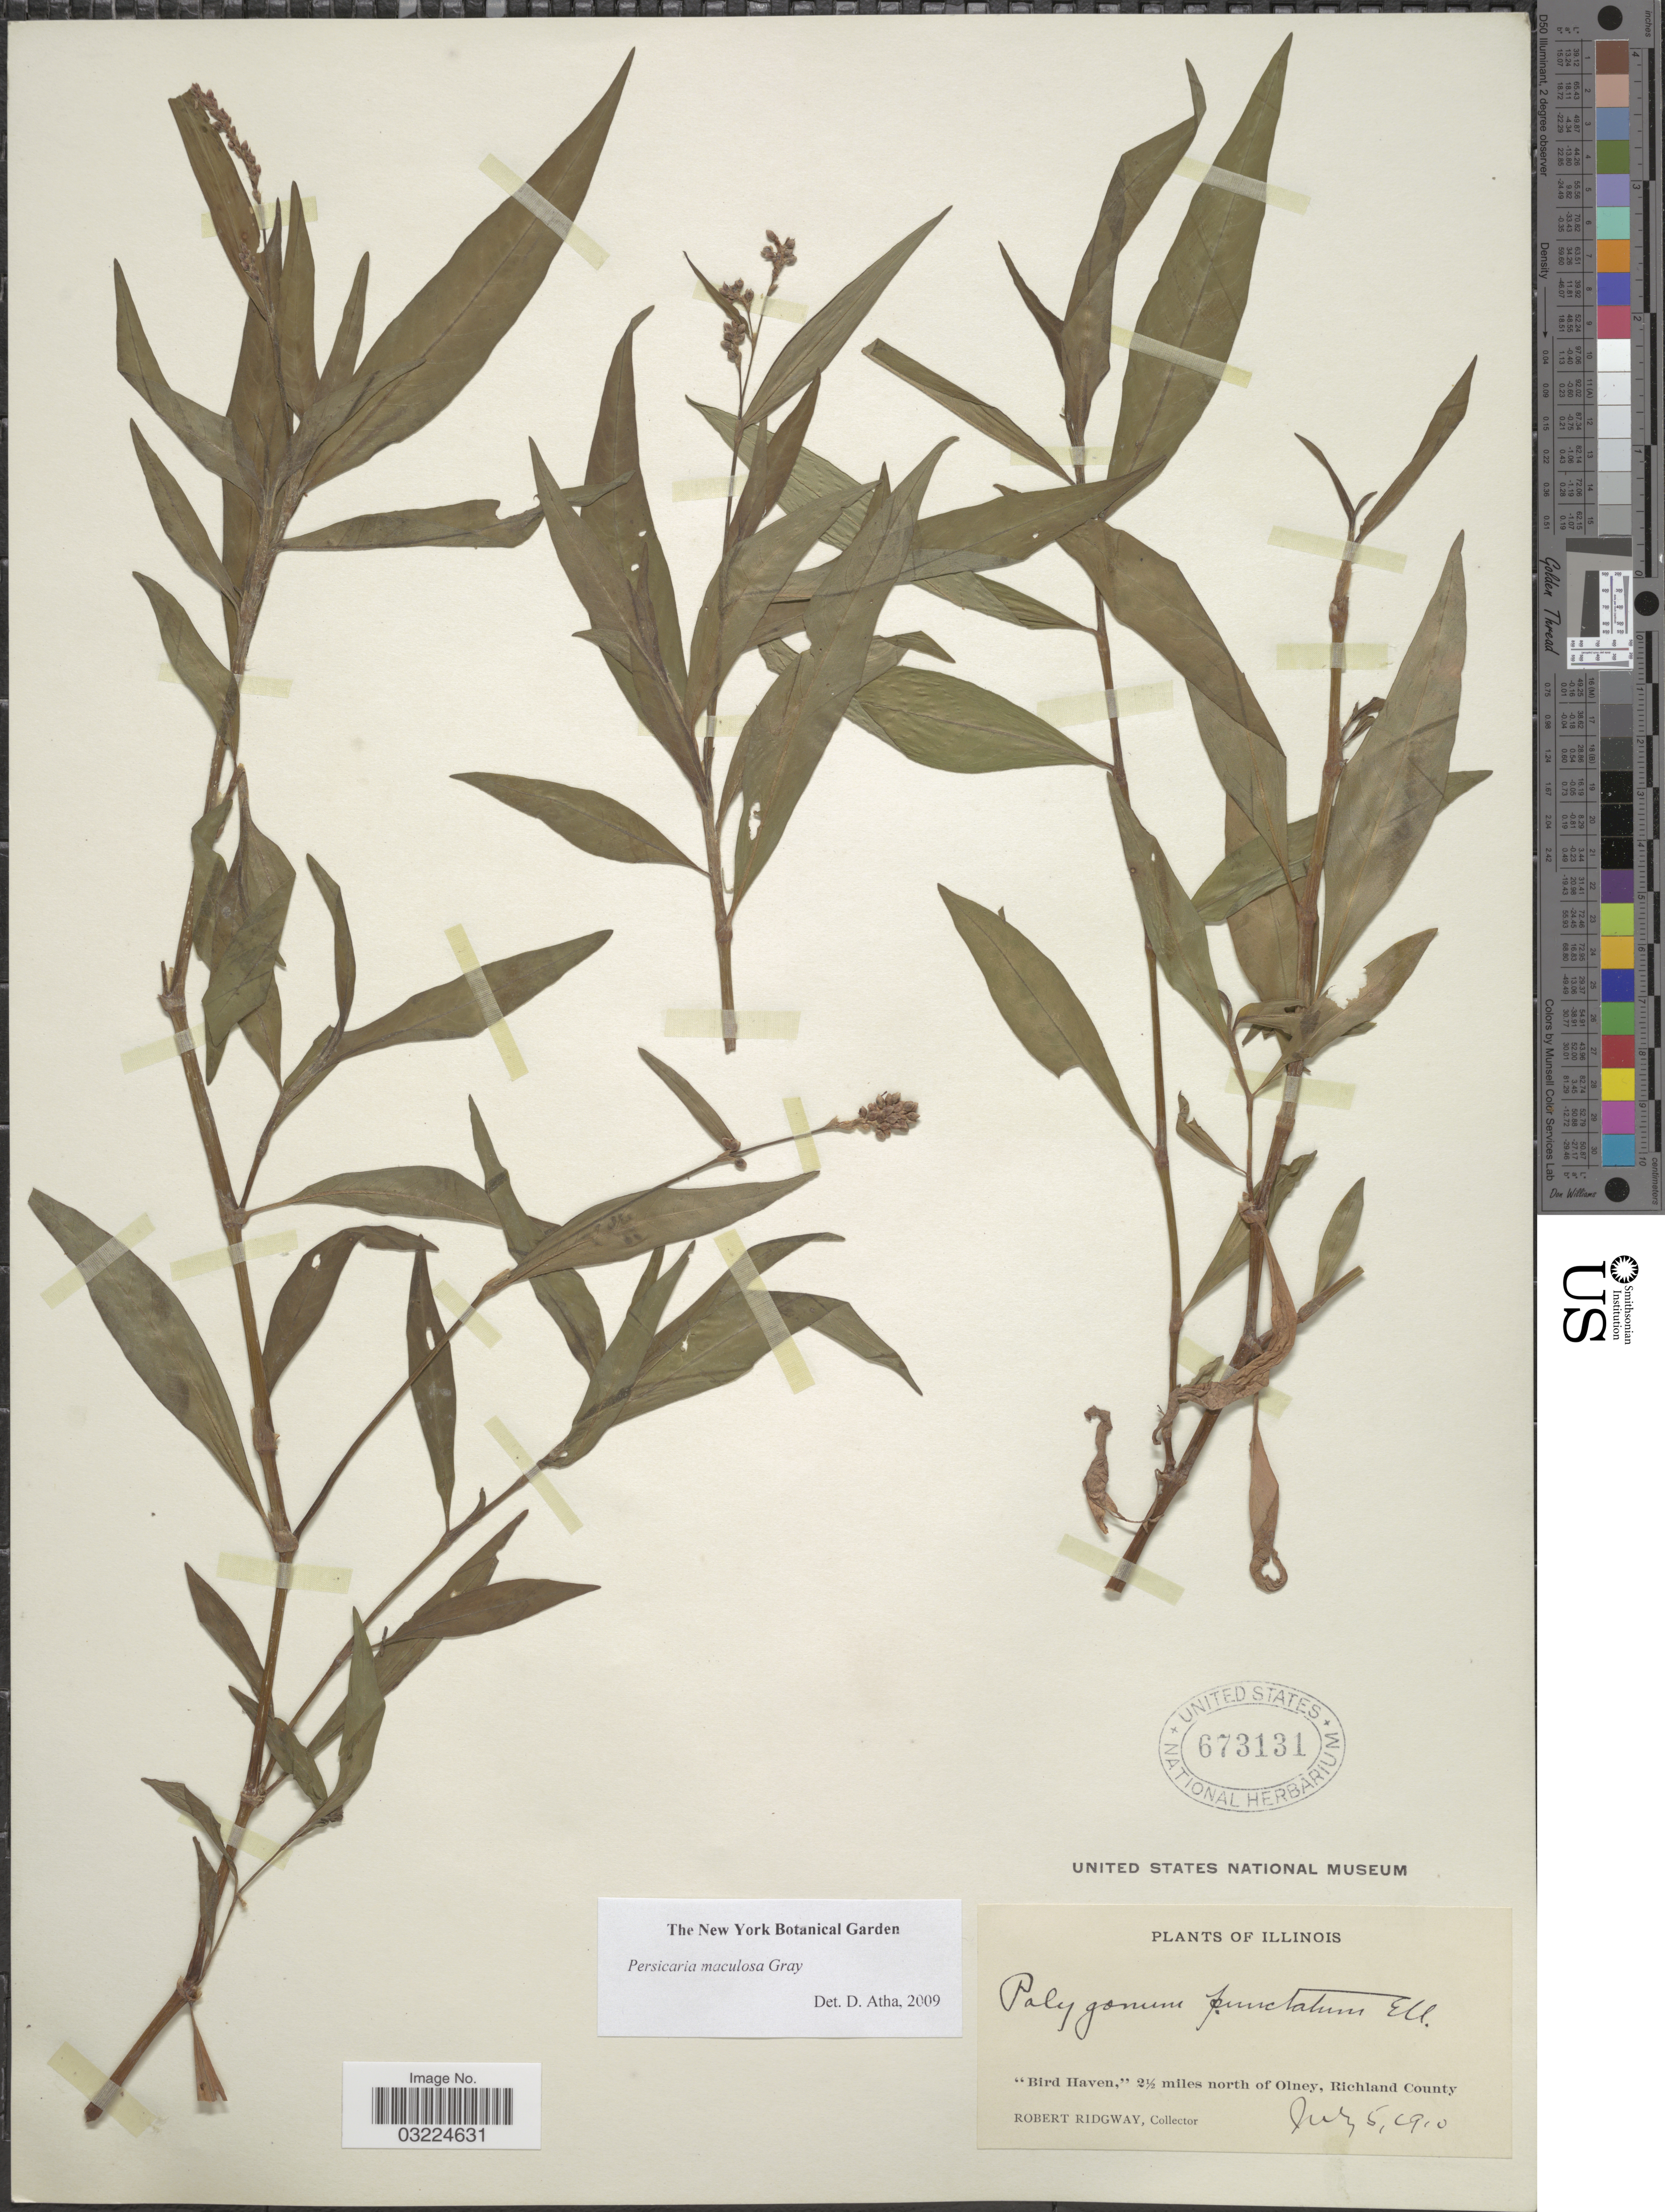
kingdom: Plantae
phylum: Tracheophyta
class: Magnoliopsida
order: Caryophyllales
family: Polygonaceae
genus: Polygonum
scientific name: Polygonum persicaria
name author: L.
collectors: R. Ridgway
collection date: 1910-07-05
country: United States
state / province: Illinois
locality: Bird Haven,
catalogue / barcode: US 673131